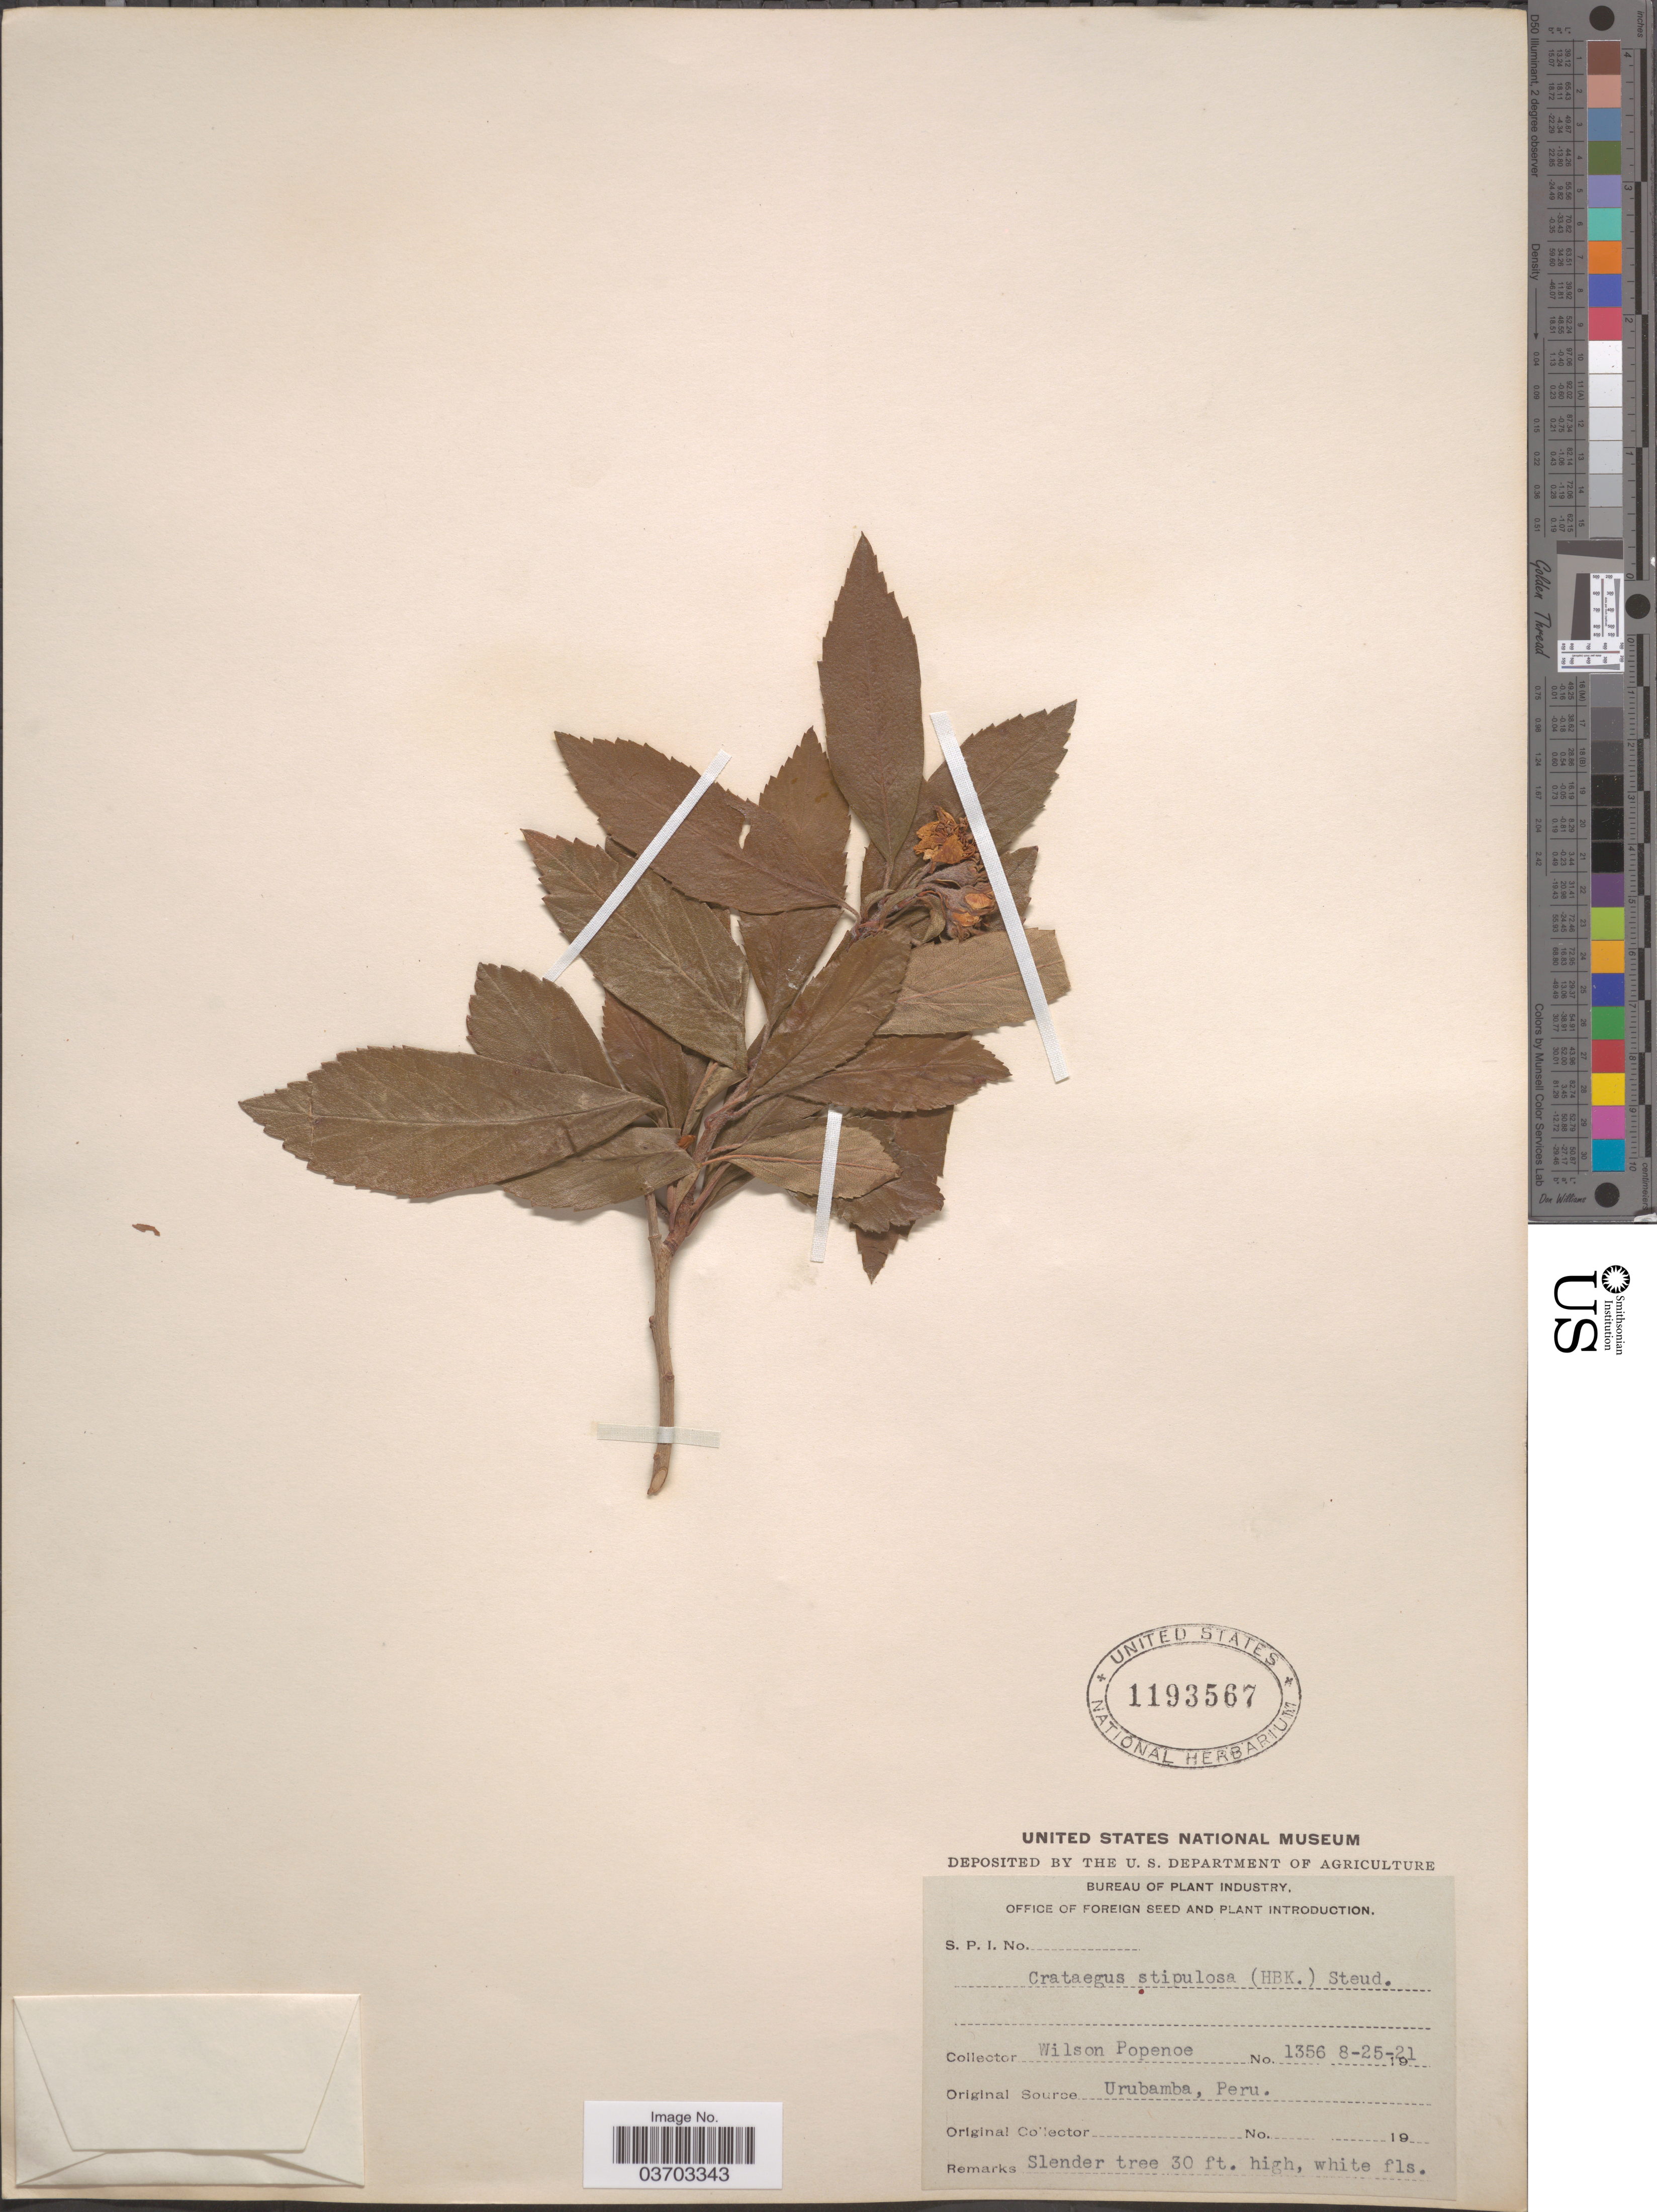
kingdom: Plantae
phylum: Tracheophyta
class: Magnoliopsida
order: Rosales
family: Rosaceae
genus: Crataegus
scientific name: Crataegus stipulosa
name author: (Kunth) Steud.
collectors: F. Popenoe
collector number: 1356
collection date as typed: Transcribed d/m/y: 25/8/21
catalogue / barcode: US 1193567